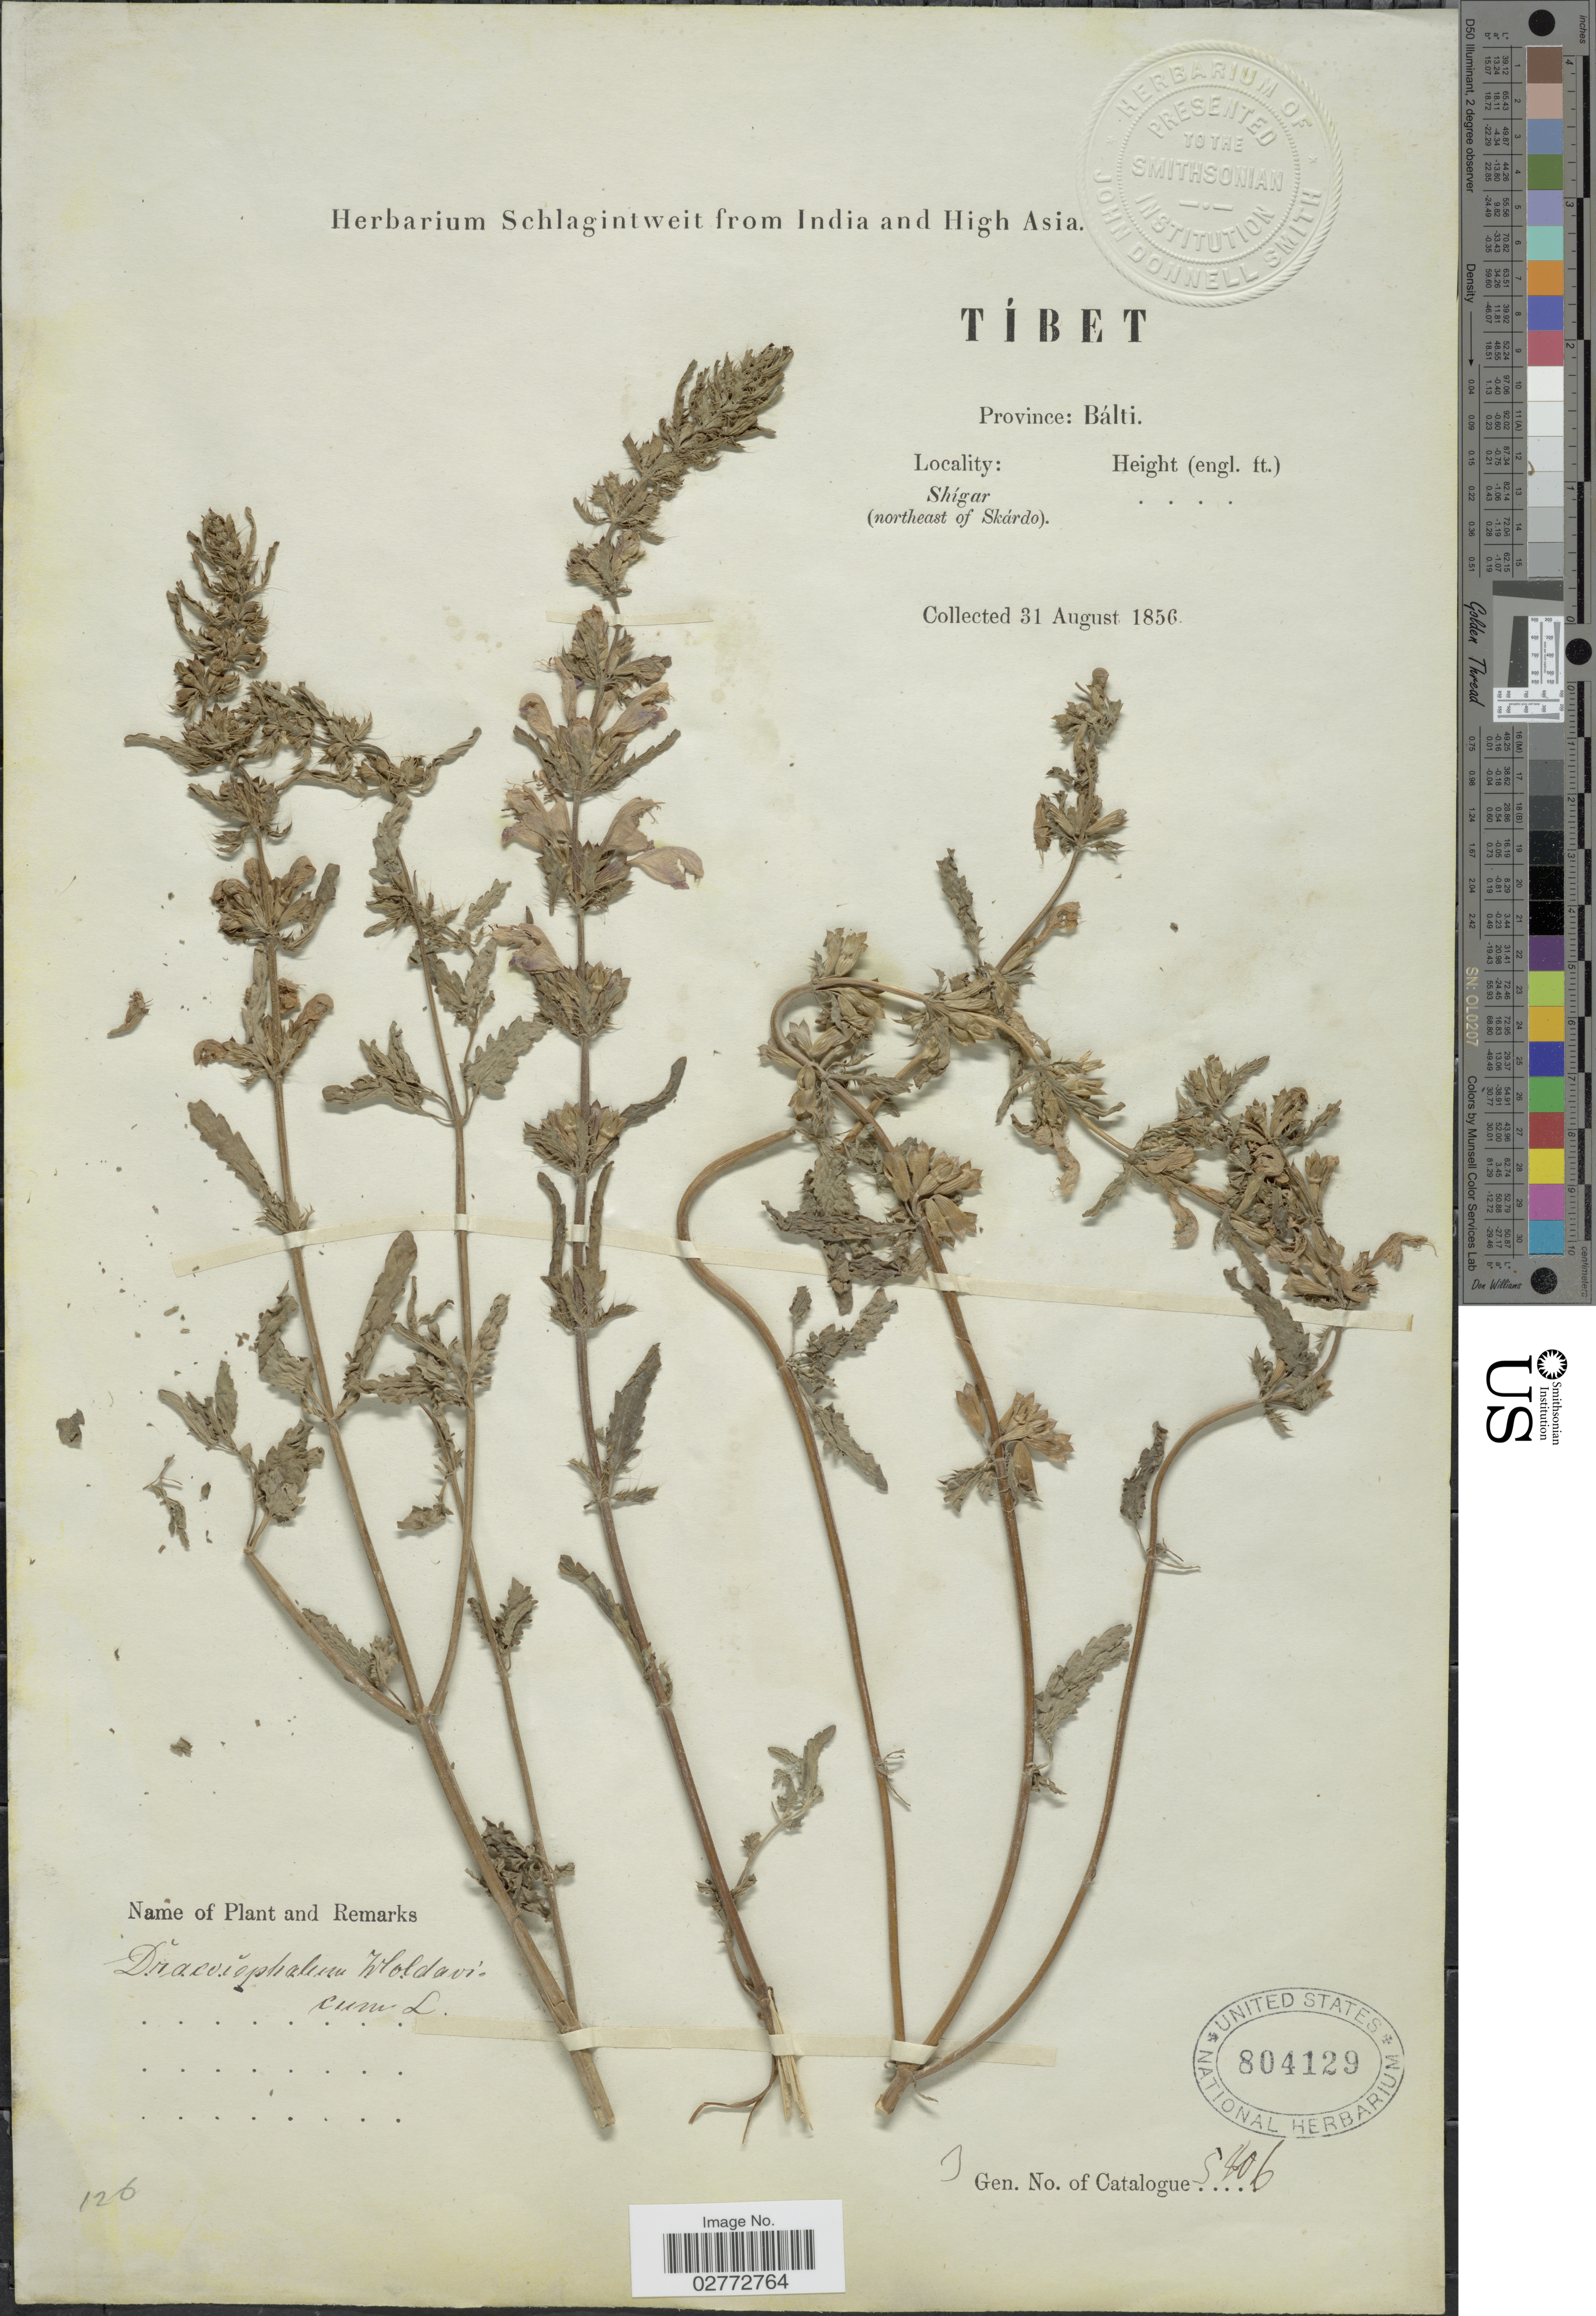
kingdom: Plantae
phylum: Tracheophyta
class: Magnoliopsida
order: Lamiales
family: Lamiaceae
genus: Dracocephalum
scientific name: Dracocephalum moldavica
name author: L.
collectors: ex herb. Schlagintweit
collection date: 1856-08-31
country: China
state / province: Xizang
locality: Tibet. Province: Bálti. Shígar (northeast of Skárdo).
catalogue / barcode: US 804129